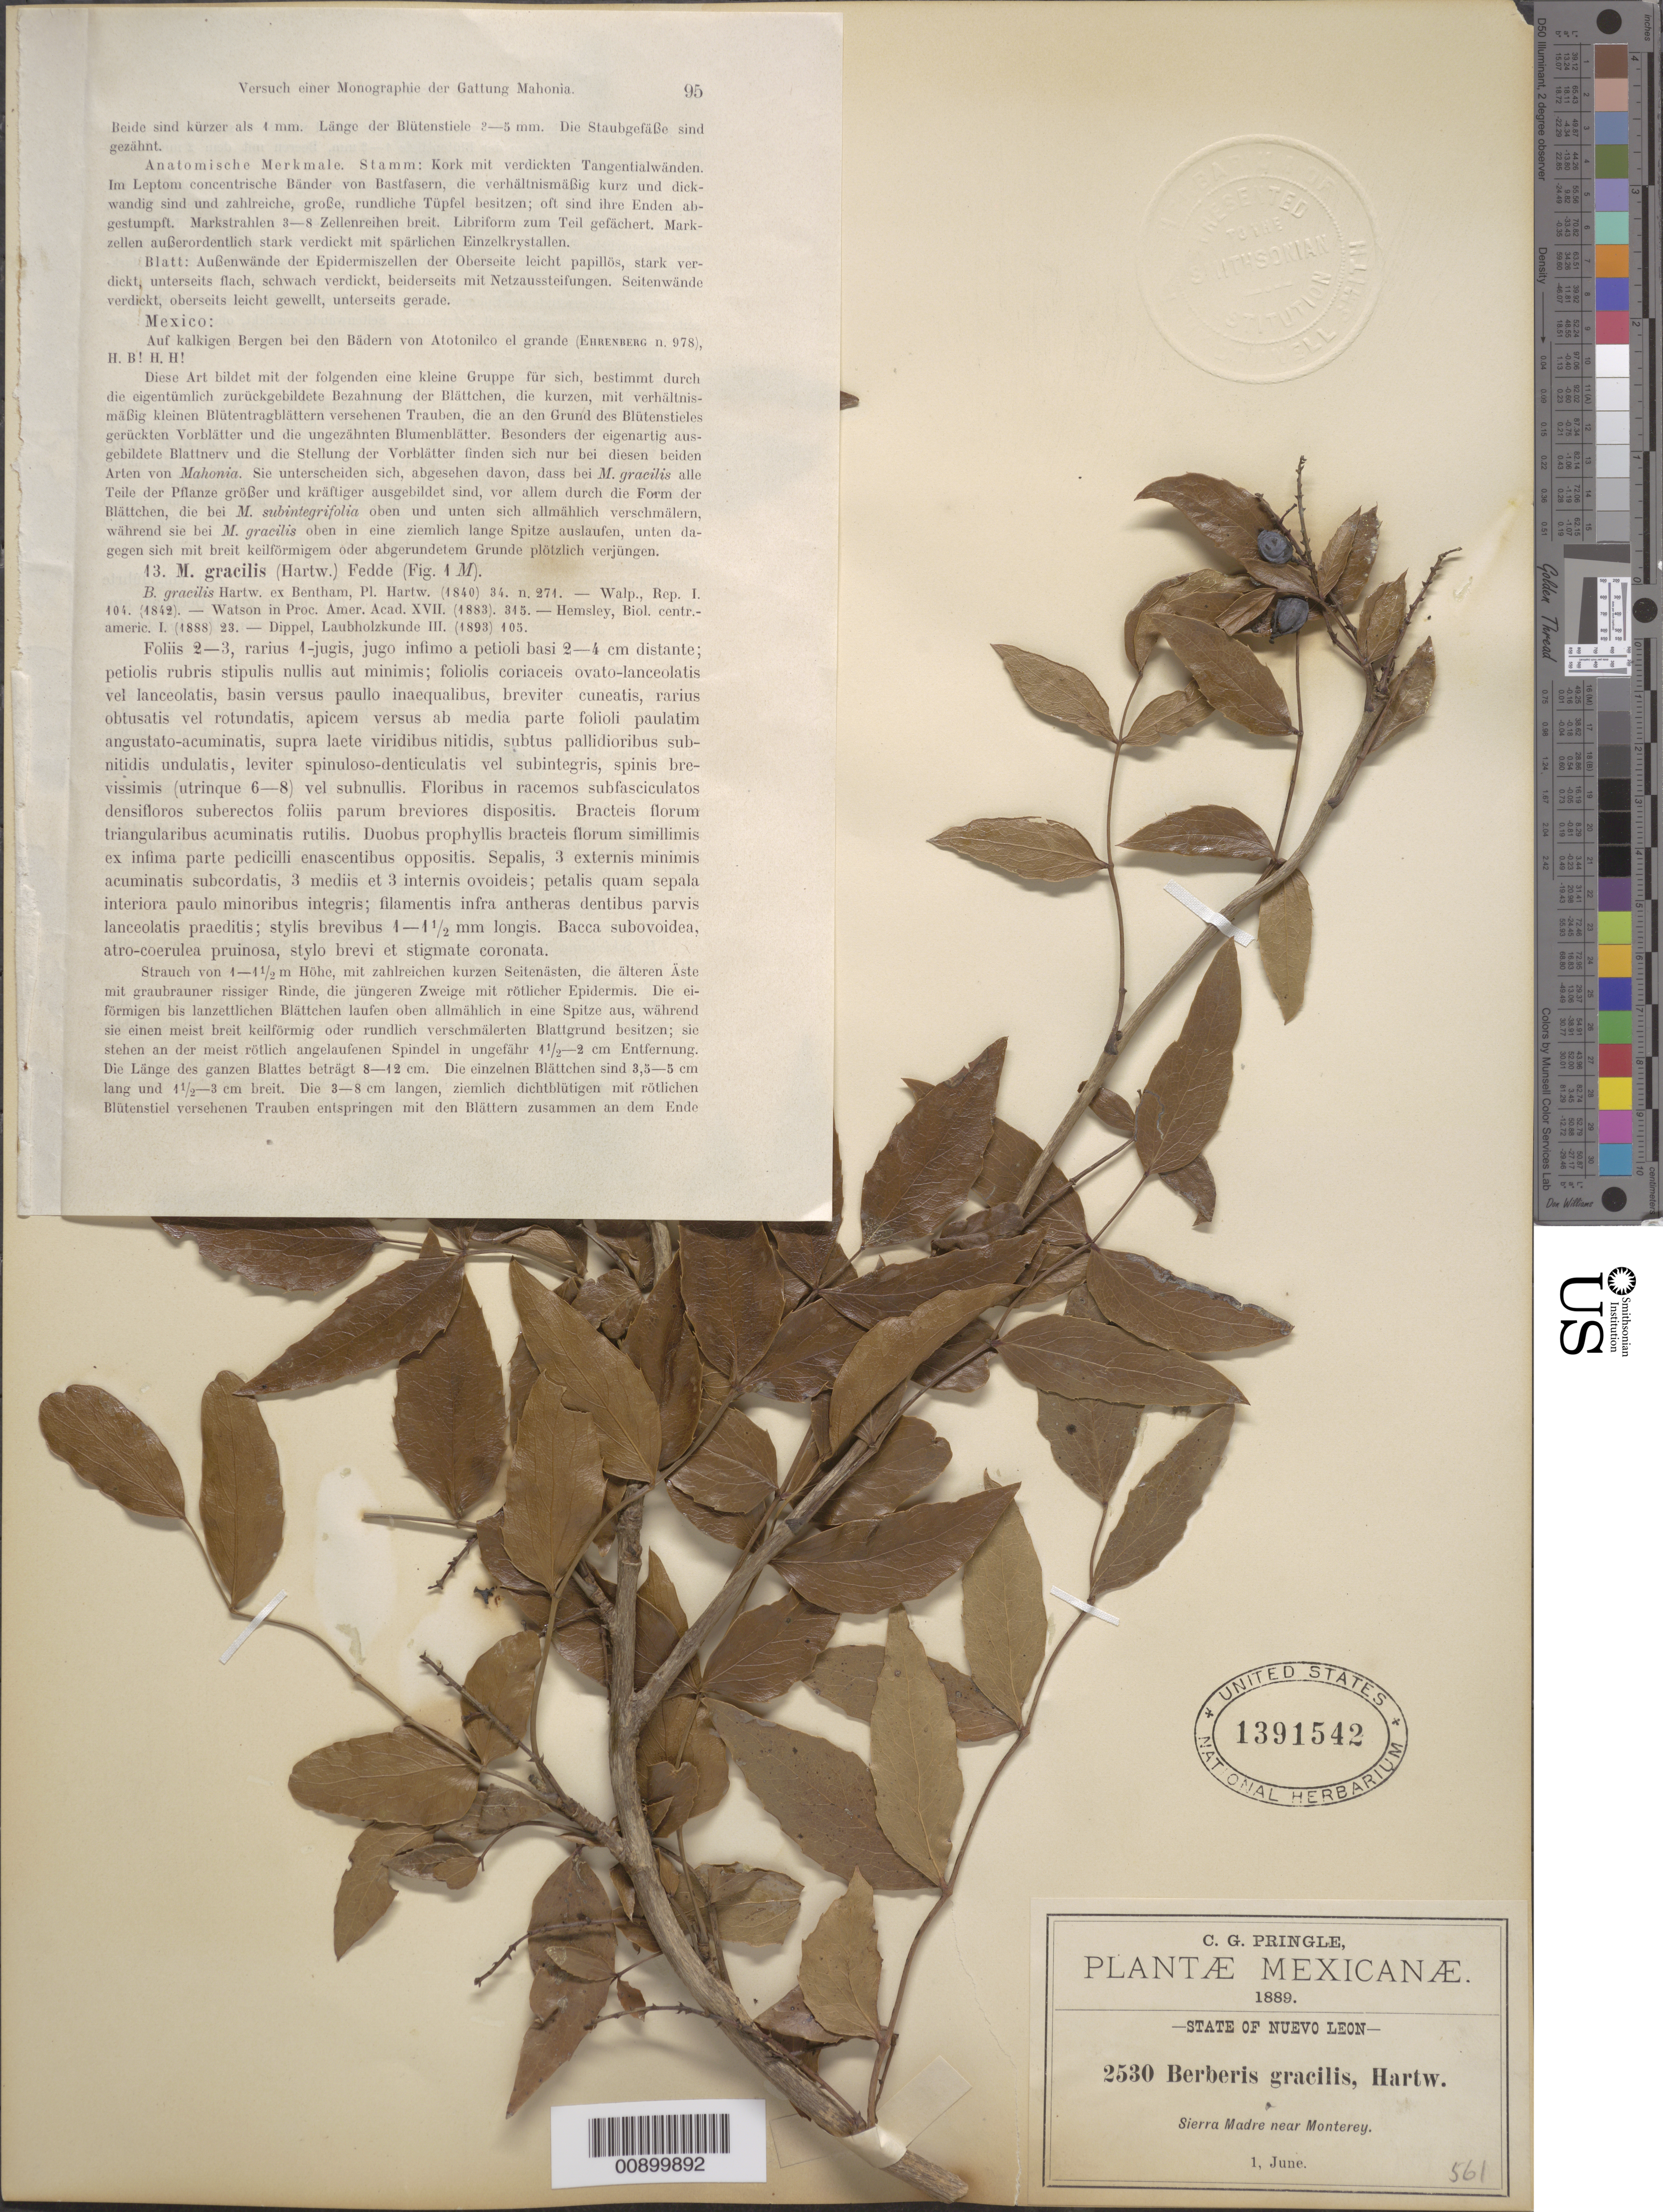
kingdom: Plantae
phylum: Tracheophyta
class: Magnoliopsida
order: Ranunculales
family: Berberidaceae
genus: Mahonia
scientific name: Mahonia gracilis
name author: (Benth.) Fedde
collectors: C. G. Pringle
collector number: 2530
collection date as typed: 01 Jun 1889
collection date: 1889-06-01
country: Mexico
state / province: Nuevo León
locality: Sierra Madre near Monterrey, Nuevo León.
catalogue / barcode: US 1391542